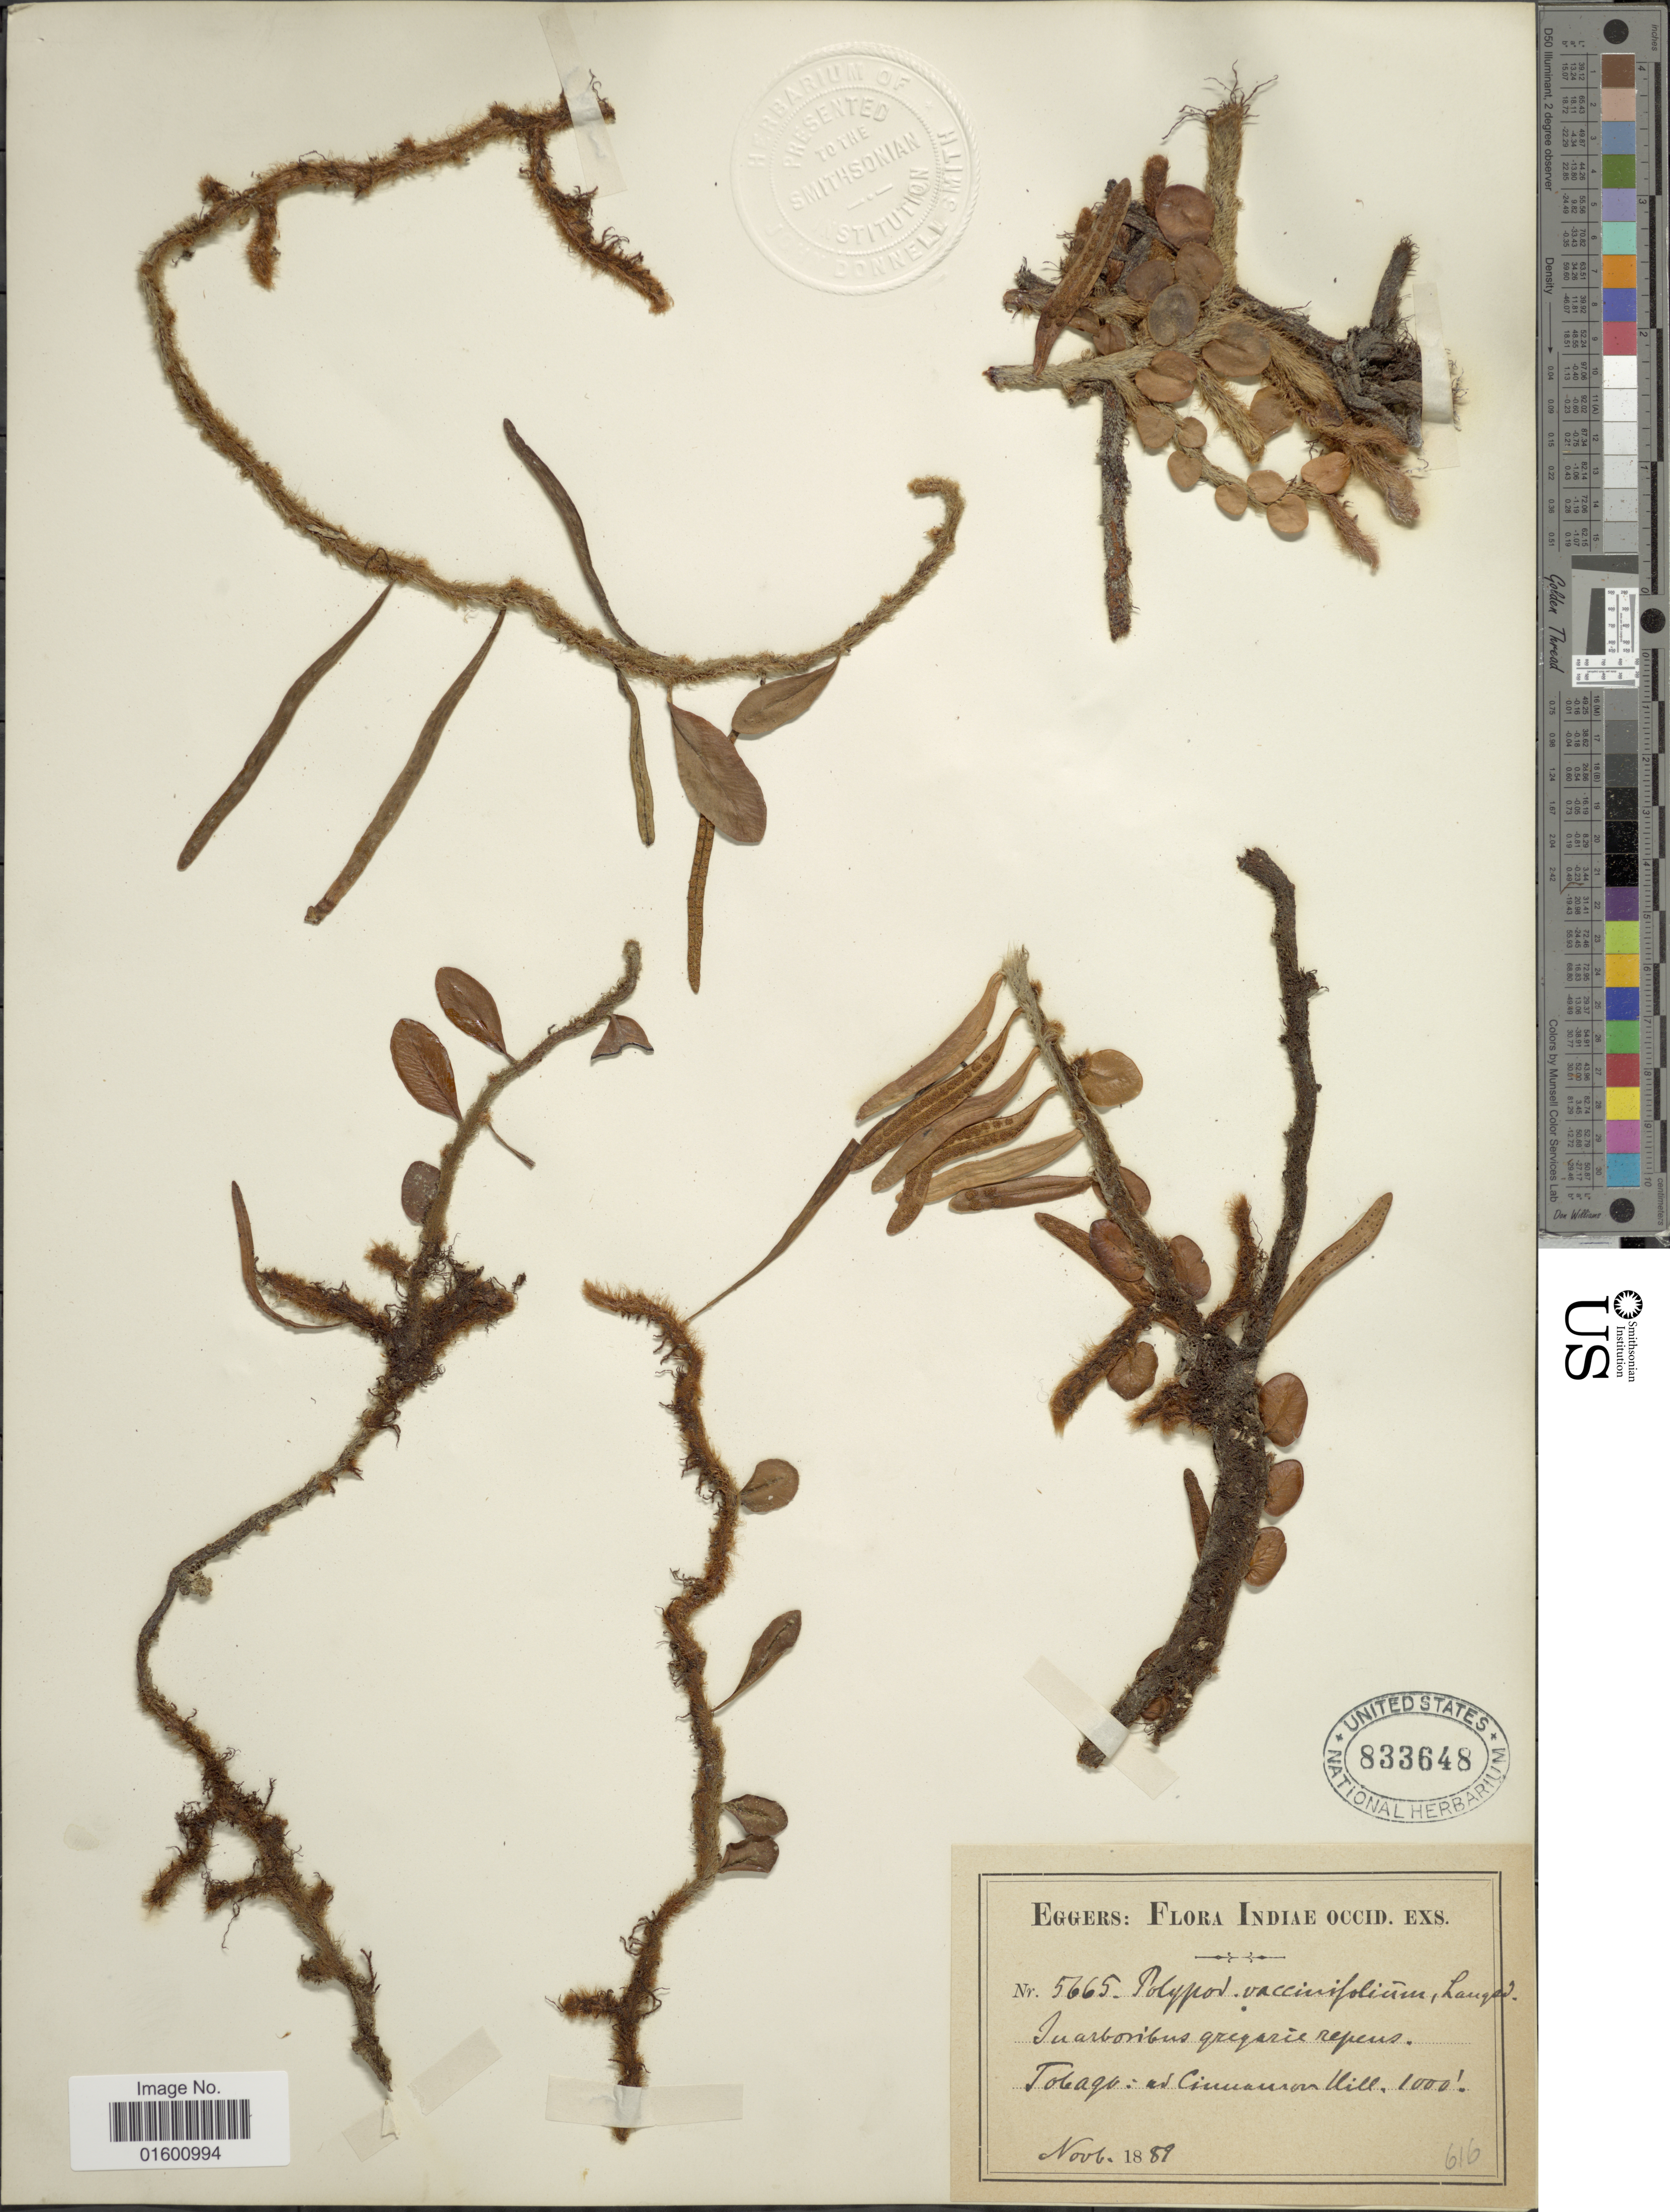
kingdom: Plantae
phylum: Tracheophyta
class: Polypodiopsida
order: Polypodiales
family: Polypodiaceae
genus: Microgramma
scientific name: Microgramma vaccinifolia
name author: (Langsd. & Fisch.) Copel.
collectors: -. Eggers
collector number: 5665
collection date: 1889-11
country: Trinidad and Tobago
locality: Tobago: ad Cinammon Hill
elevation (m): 305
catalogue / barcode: US 833648